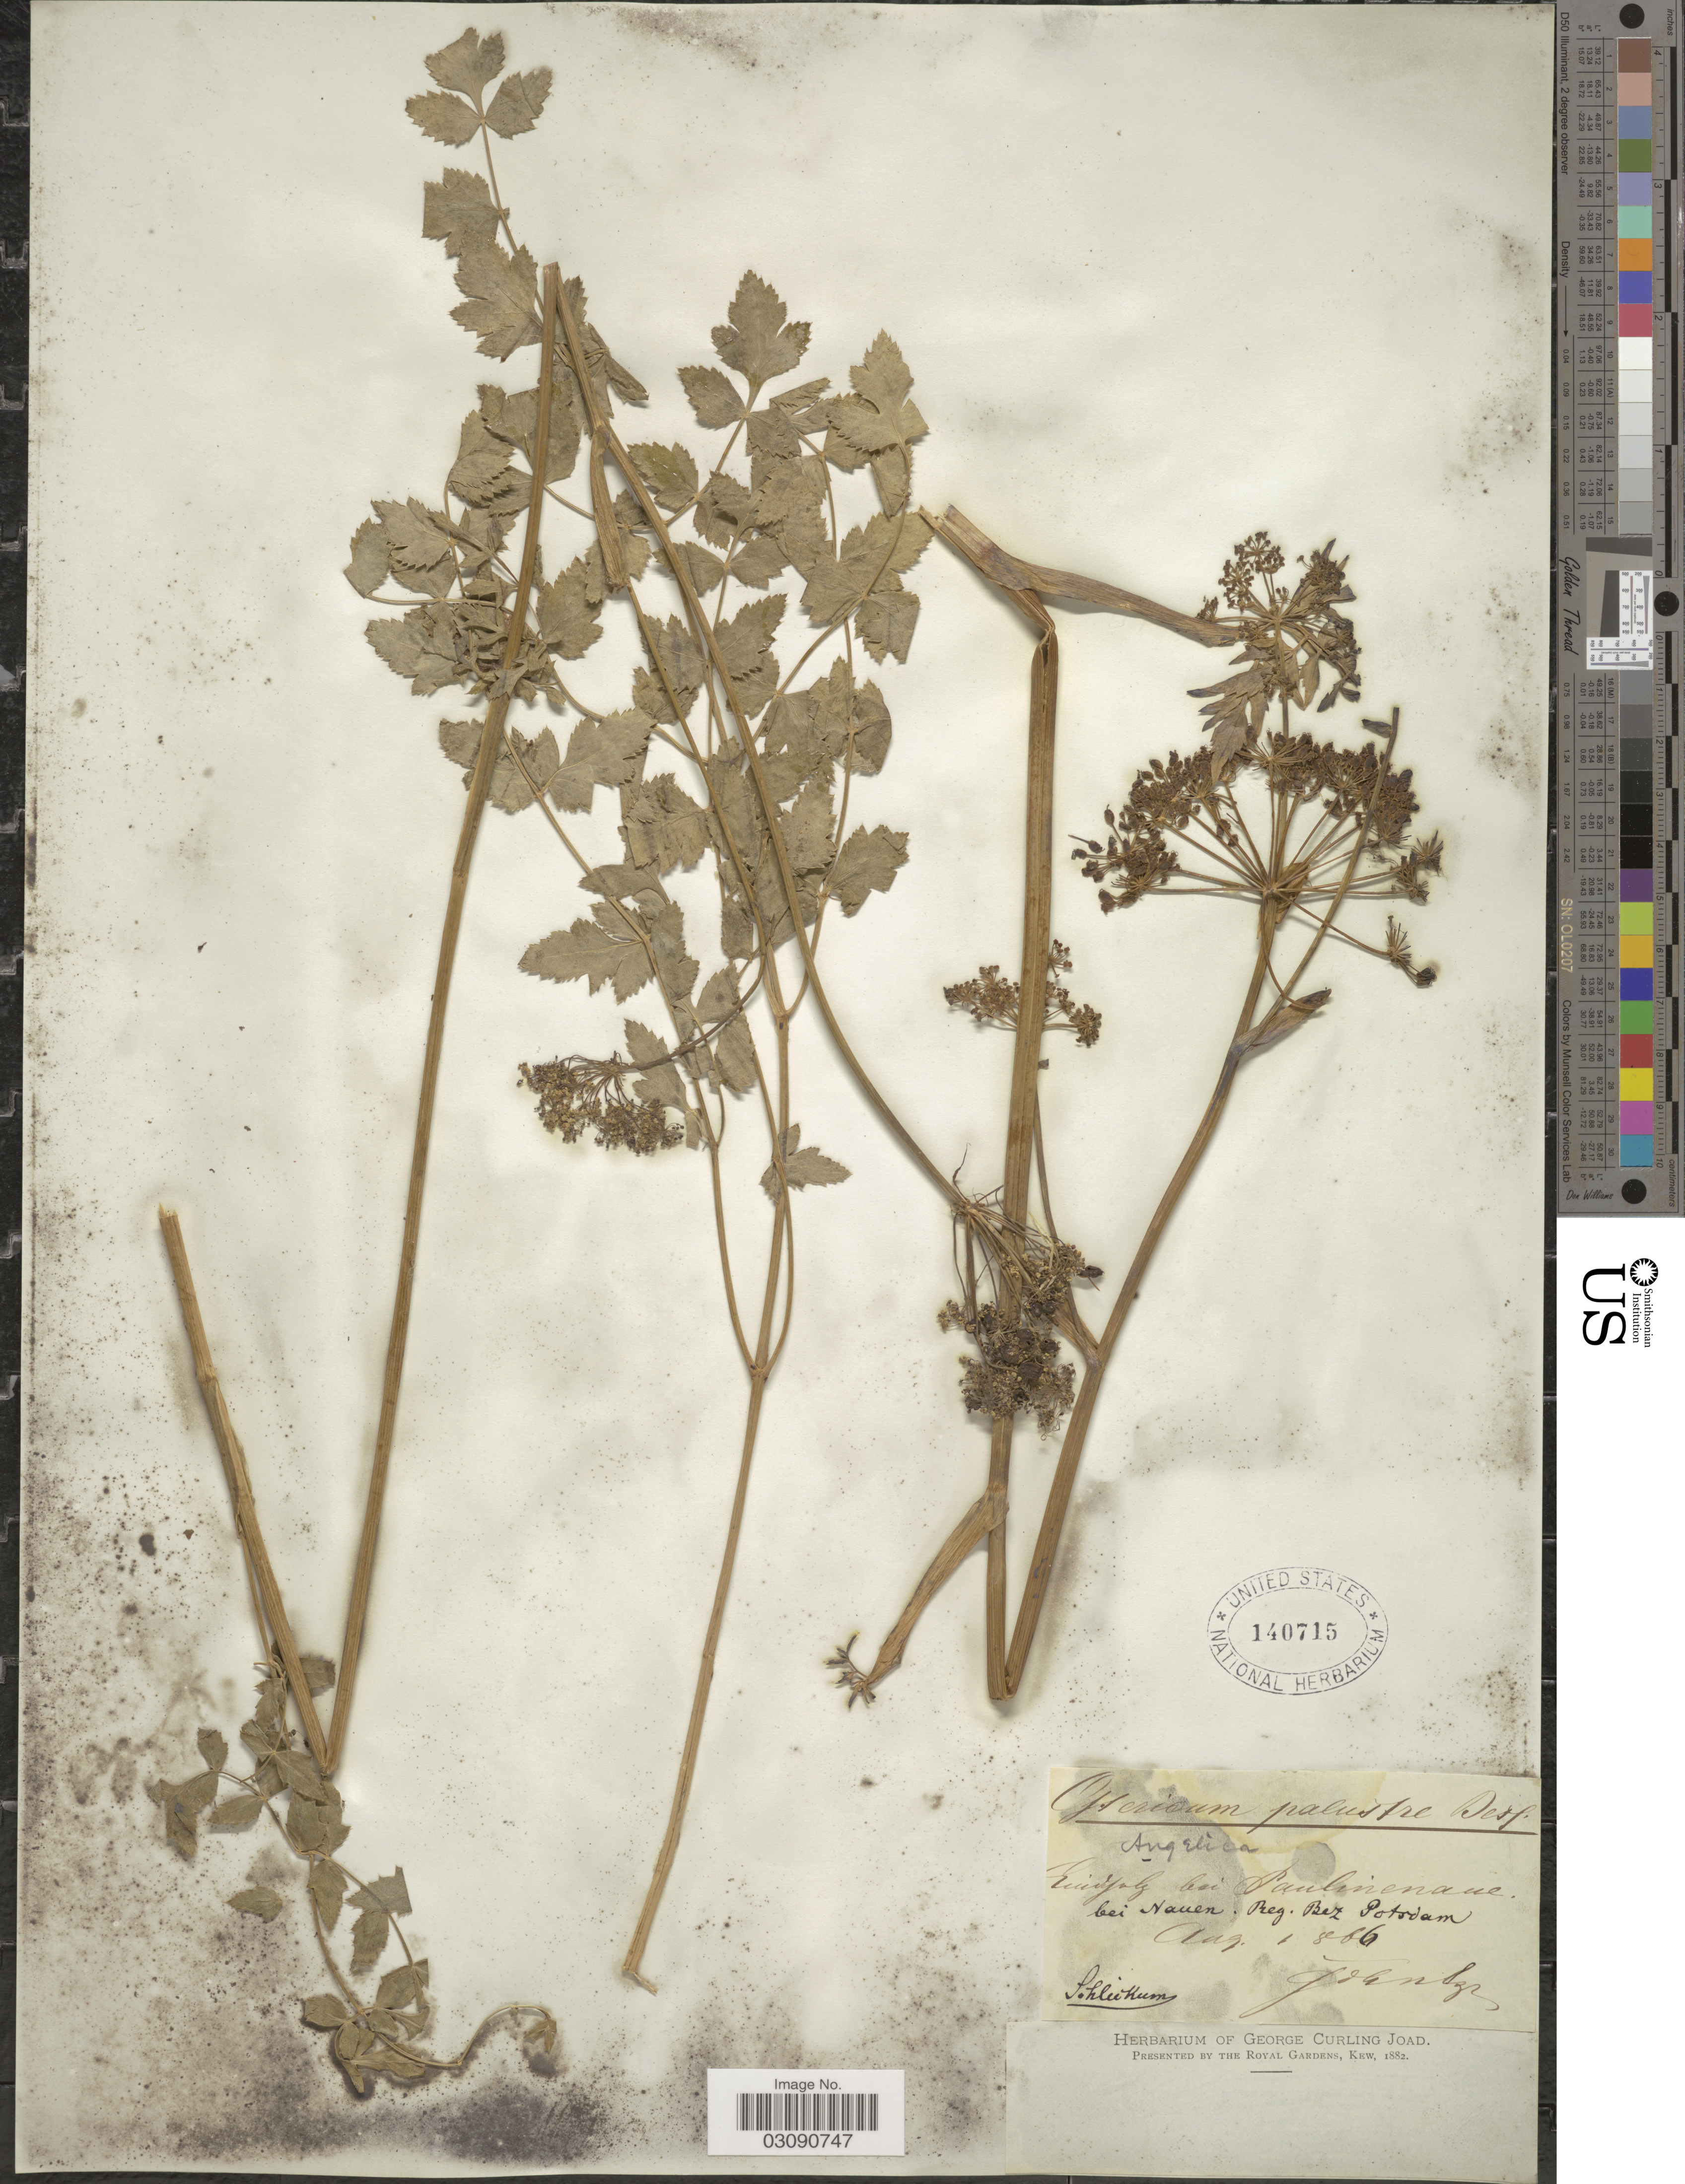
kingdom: Plantae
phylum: Tracheophyta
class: Magnoliopsida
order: Apiales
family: Apiaceae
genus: Angelica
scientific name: Angelica palustris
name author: (Besser) Hoffm.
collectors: -. Schleikum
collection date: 1866-01-08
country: Germany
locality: Bei Nauen, Reg. Bez Potsdam.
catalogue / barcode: US 140715